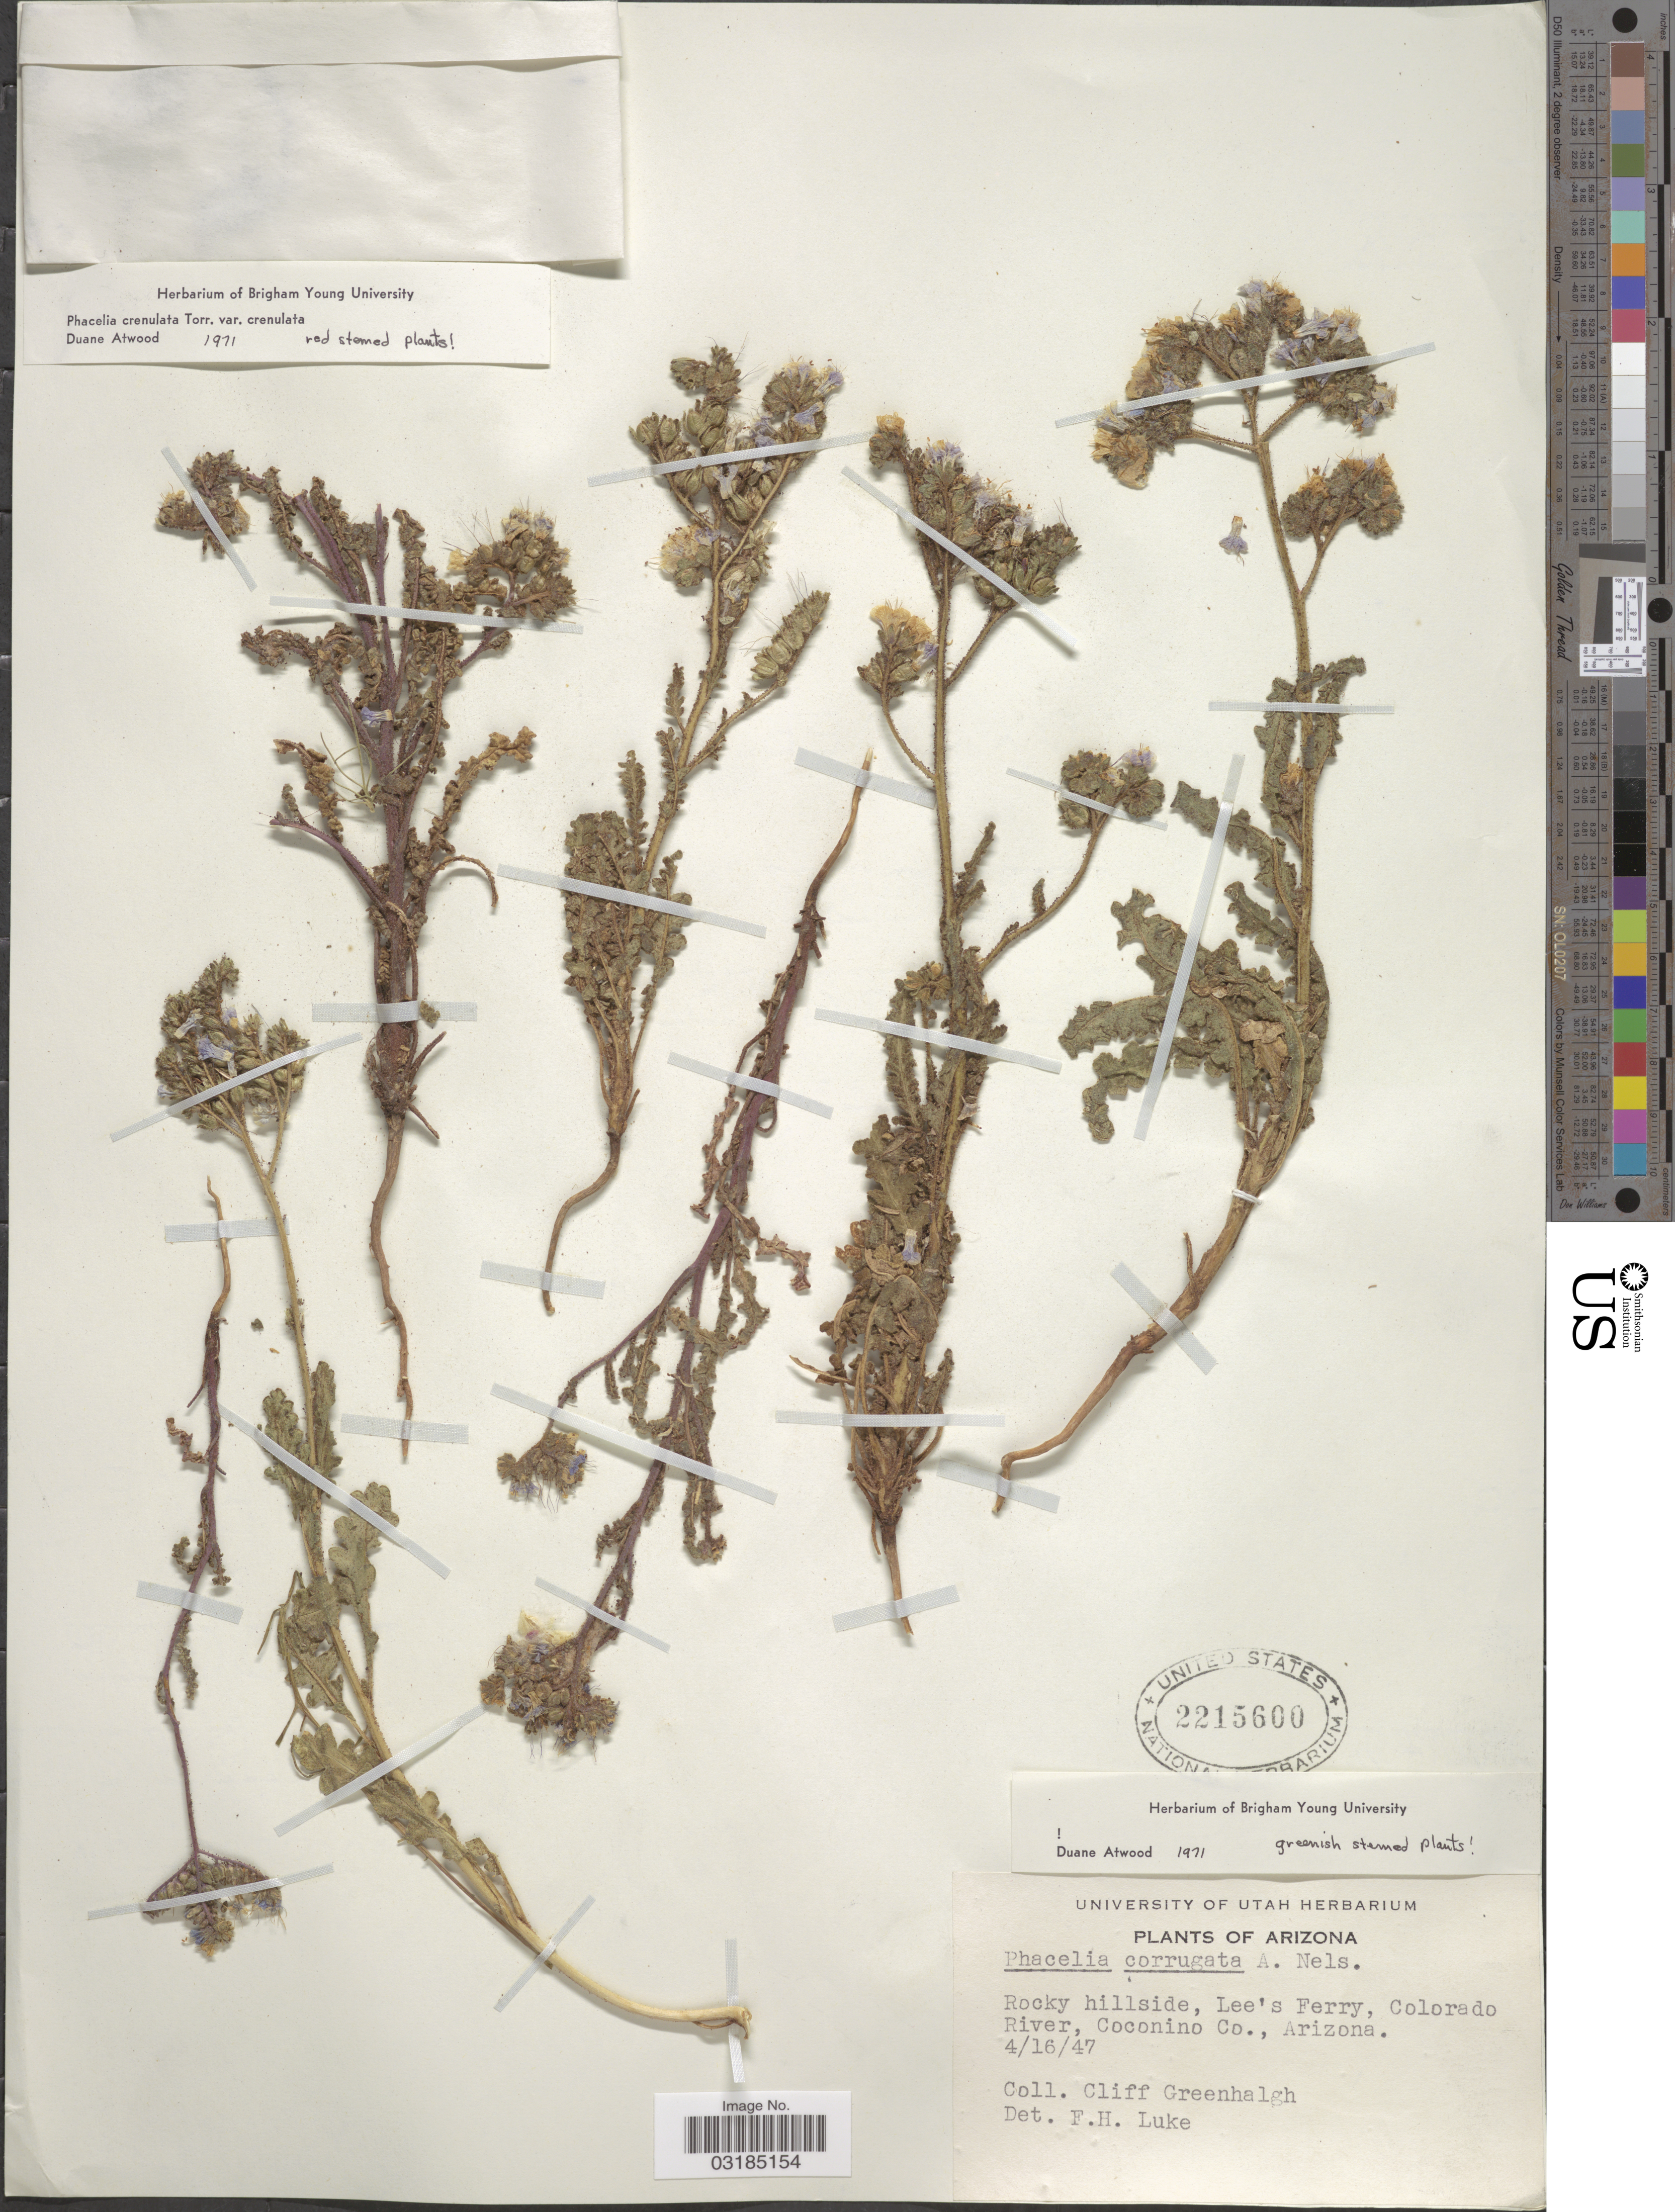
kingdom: Plantae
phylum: Tracheophyta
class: Magnoliopsida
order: Boraginales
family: Hydrophyllaceae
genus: Phacelia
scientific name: Phacelia corrugata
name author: A. Nelson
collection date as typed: Transcribed d/m/y: 16/4/47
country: United States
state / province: Arizona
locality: Lee's Ferry, Colorado River, Coconino Co.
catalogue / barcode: US 2215600